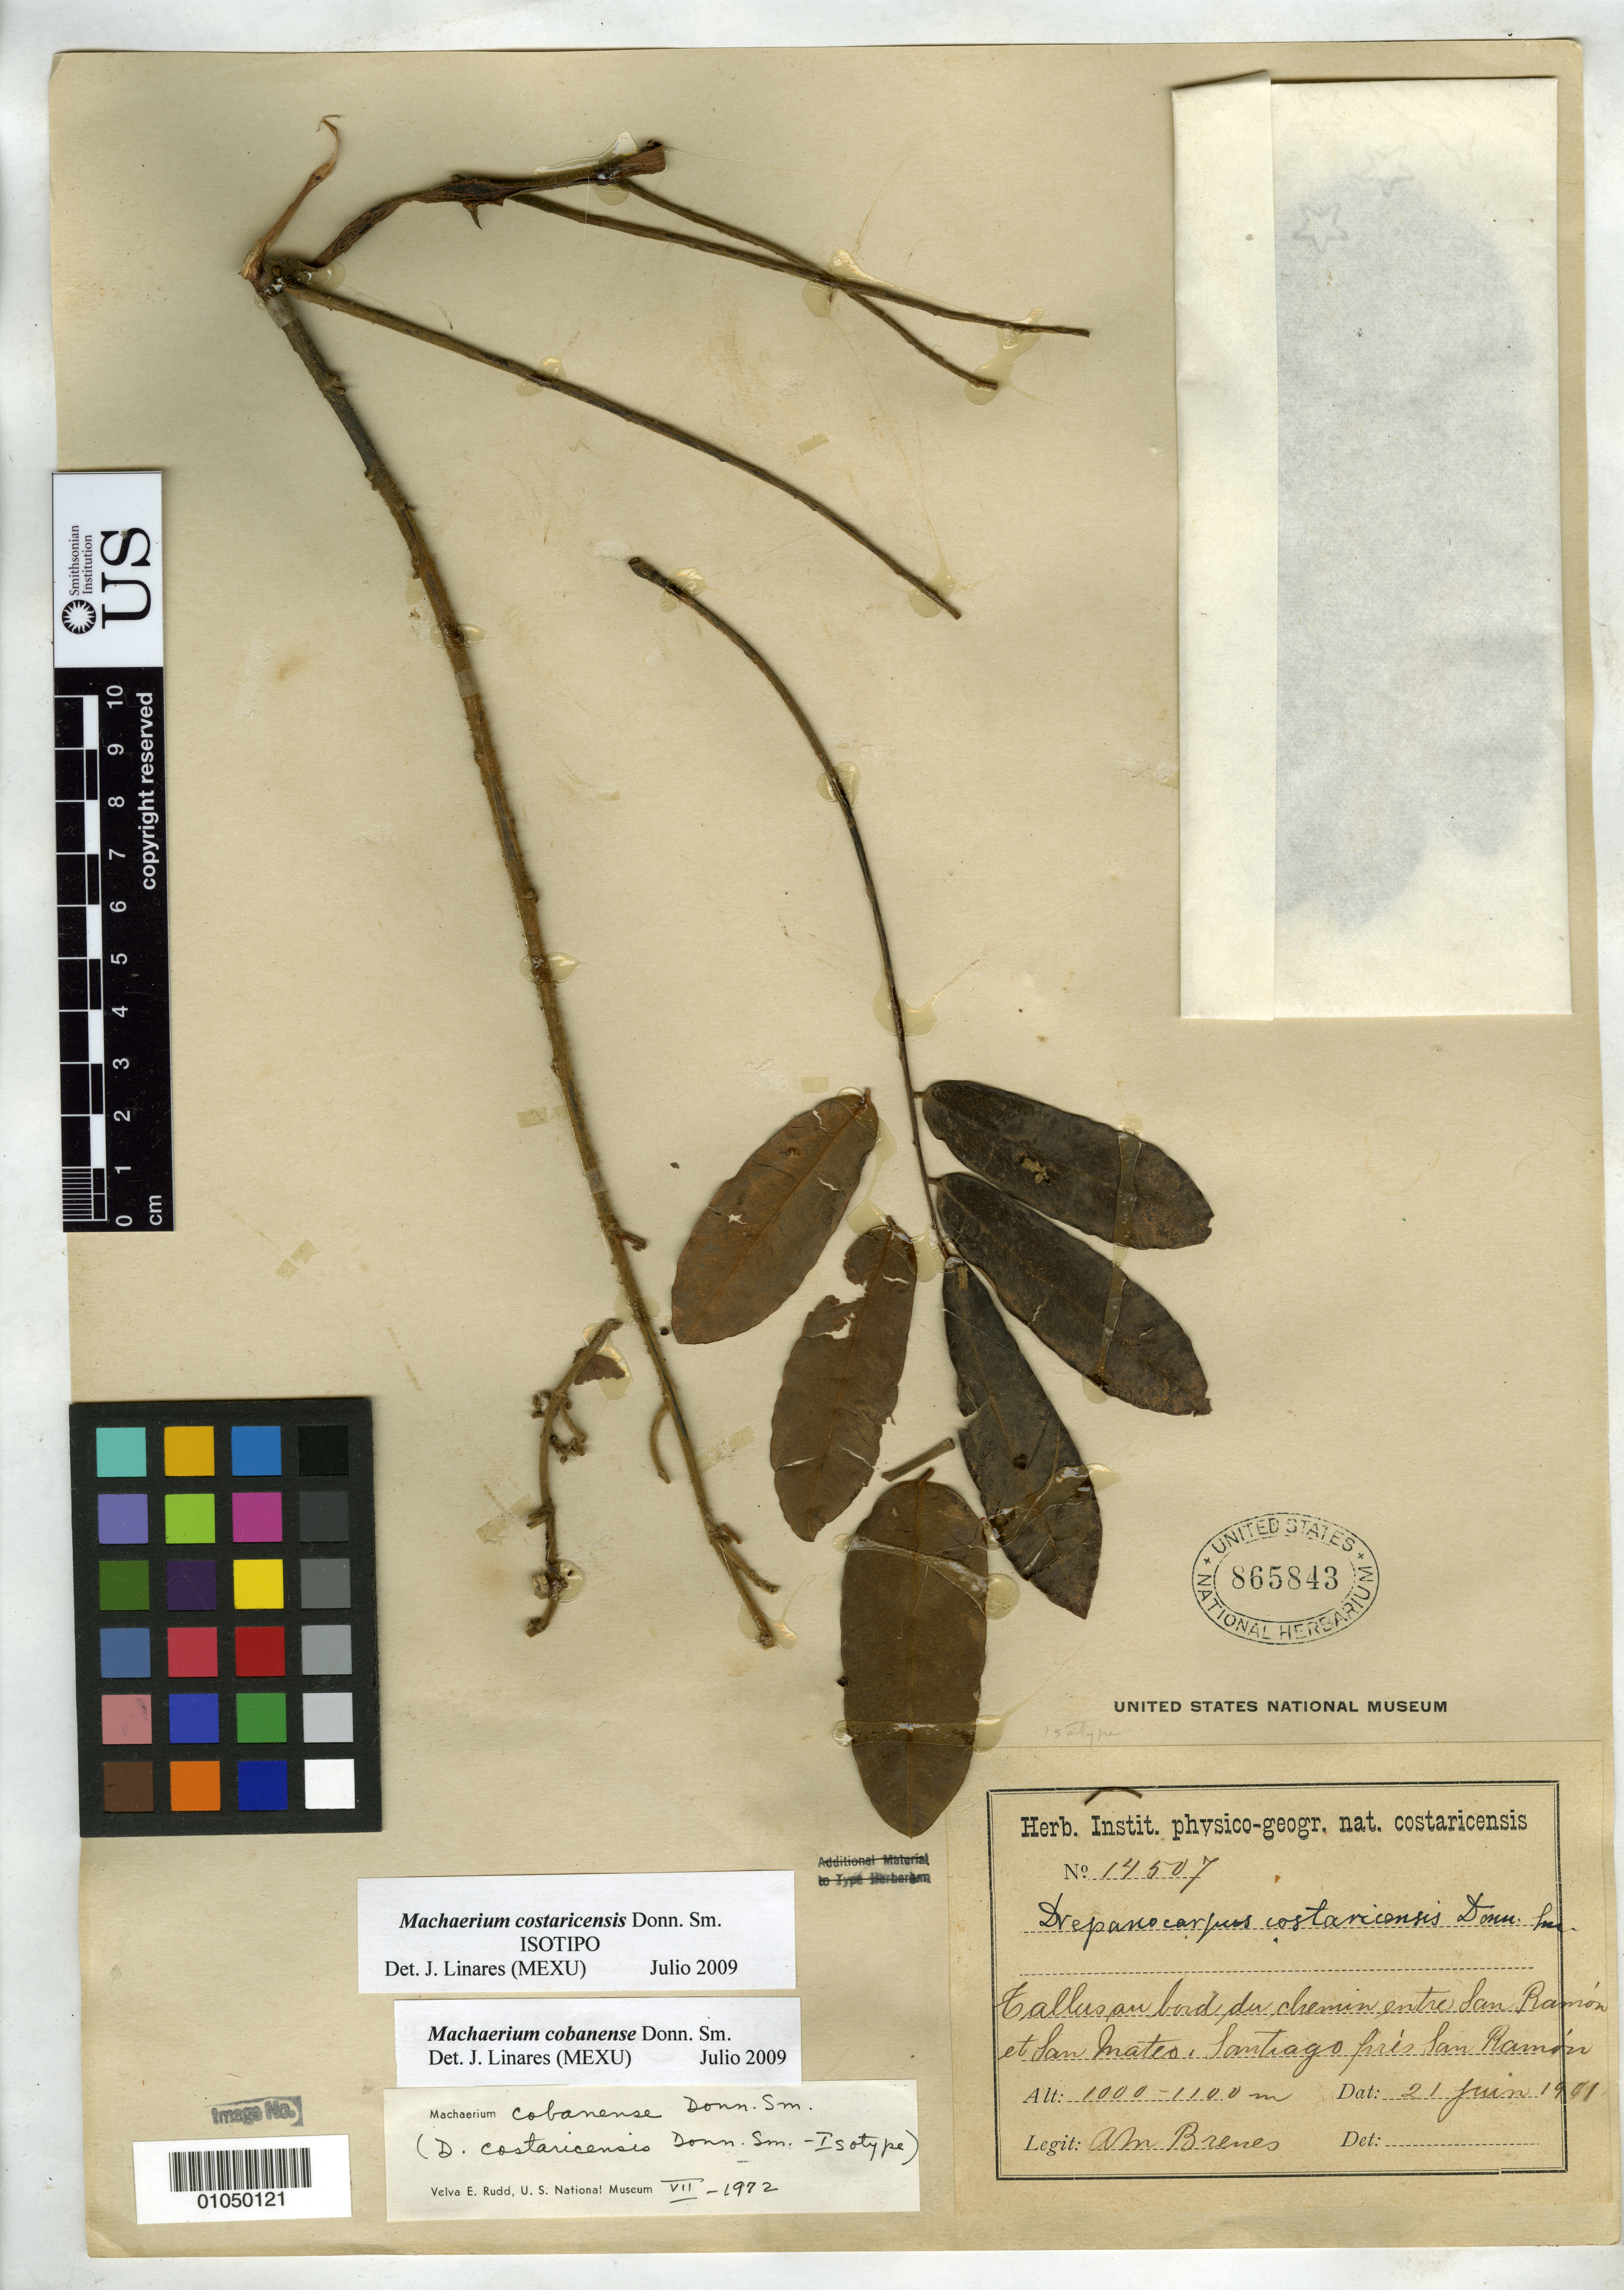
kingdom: Plantae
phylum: Tracheophyta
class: Magnoliopsida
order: Fabales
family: Fabaceae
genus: Drepanocarpus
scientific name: Drepanocarpus costaricensis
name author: Donn. Sm.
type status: Isotype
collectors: A. Brenes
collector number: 14507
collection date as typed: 21 Jun 1901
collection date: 1901-06-21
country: Costa Rica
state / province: Alajuela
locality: Tallus au bord du chemin entre San Ramón et San Inateo, Santiago ferès San Ramón.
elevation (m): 1000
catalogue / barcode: US 865843